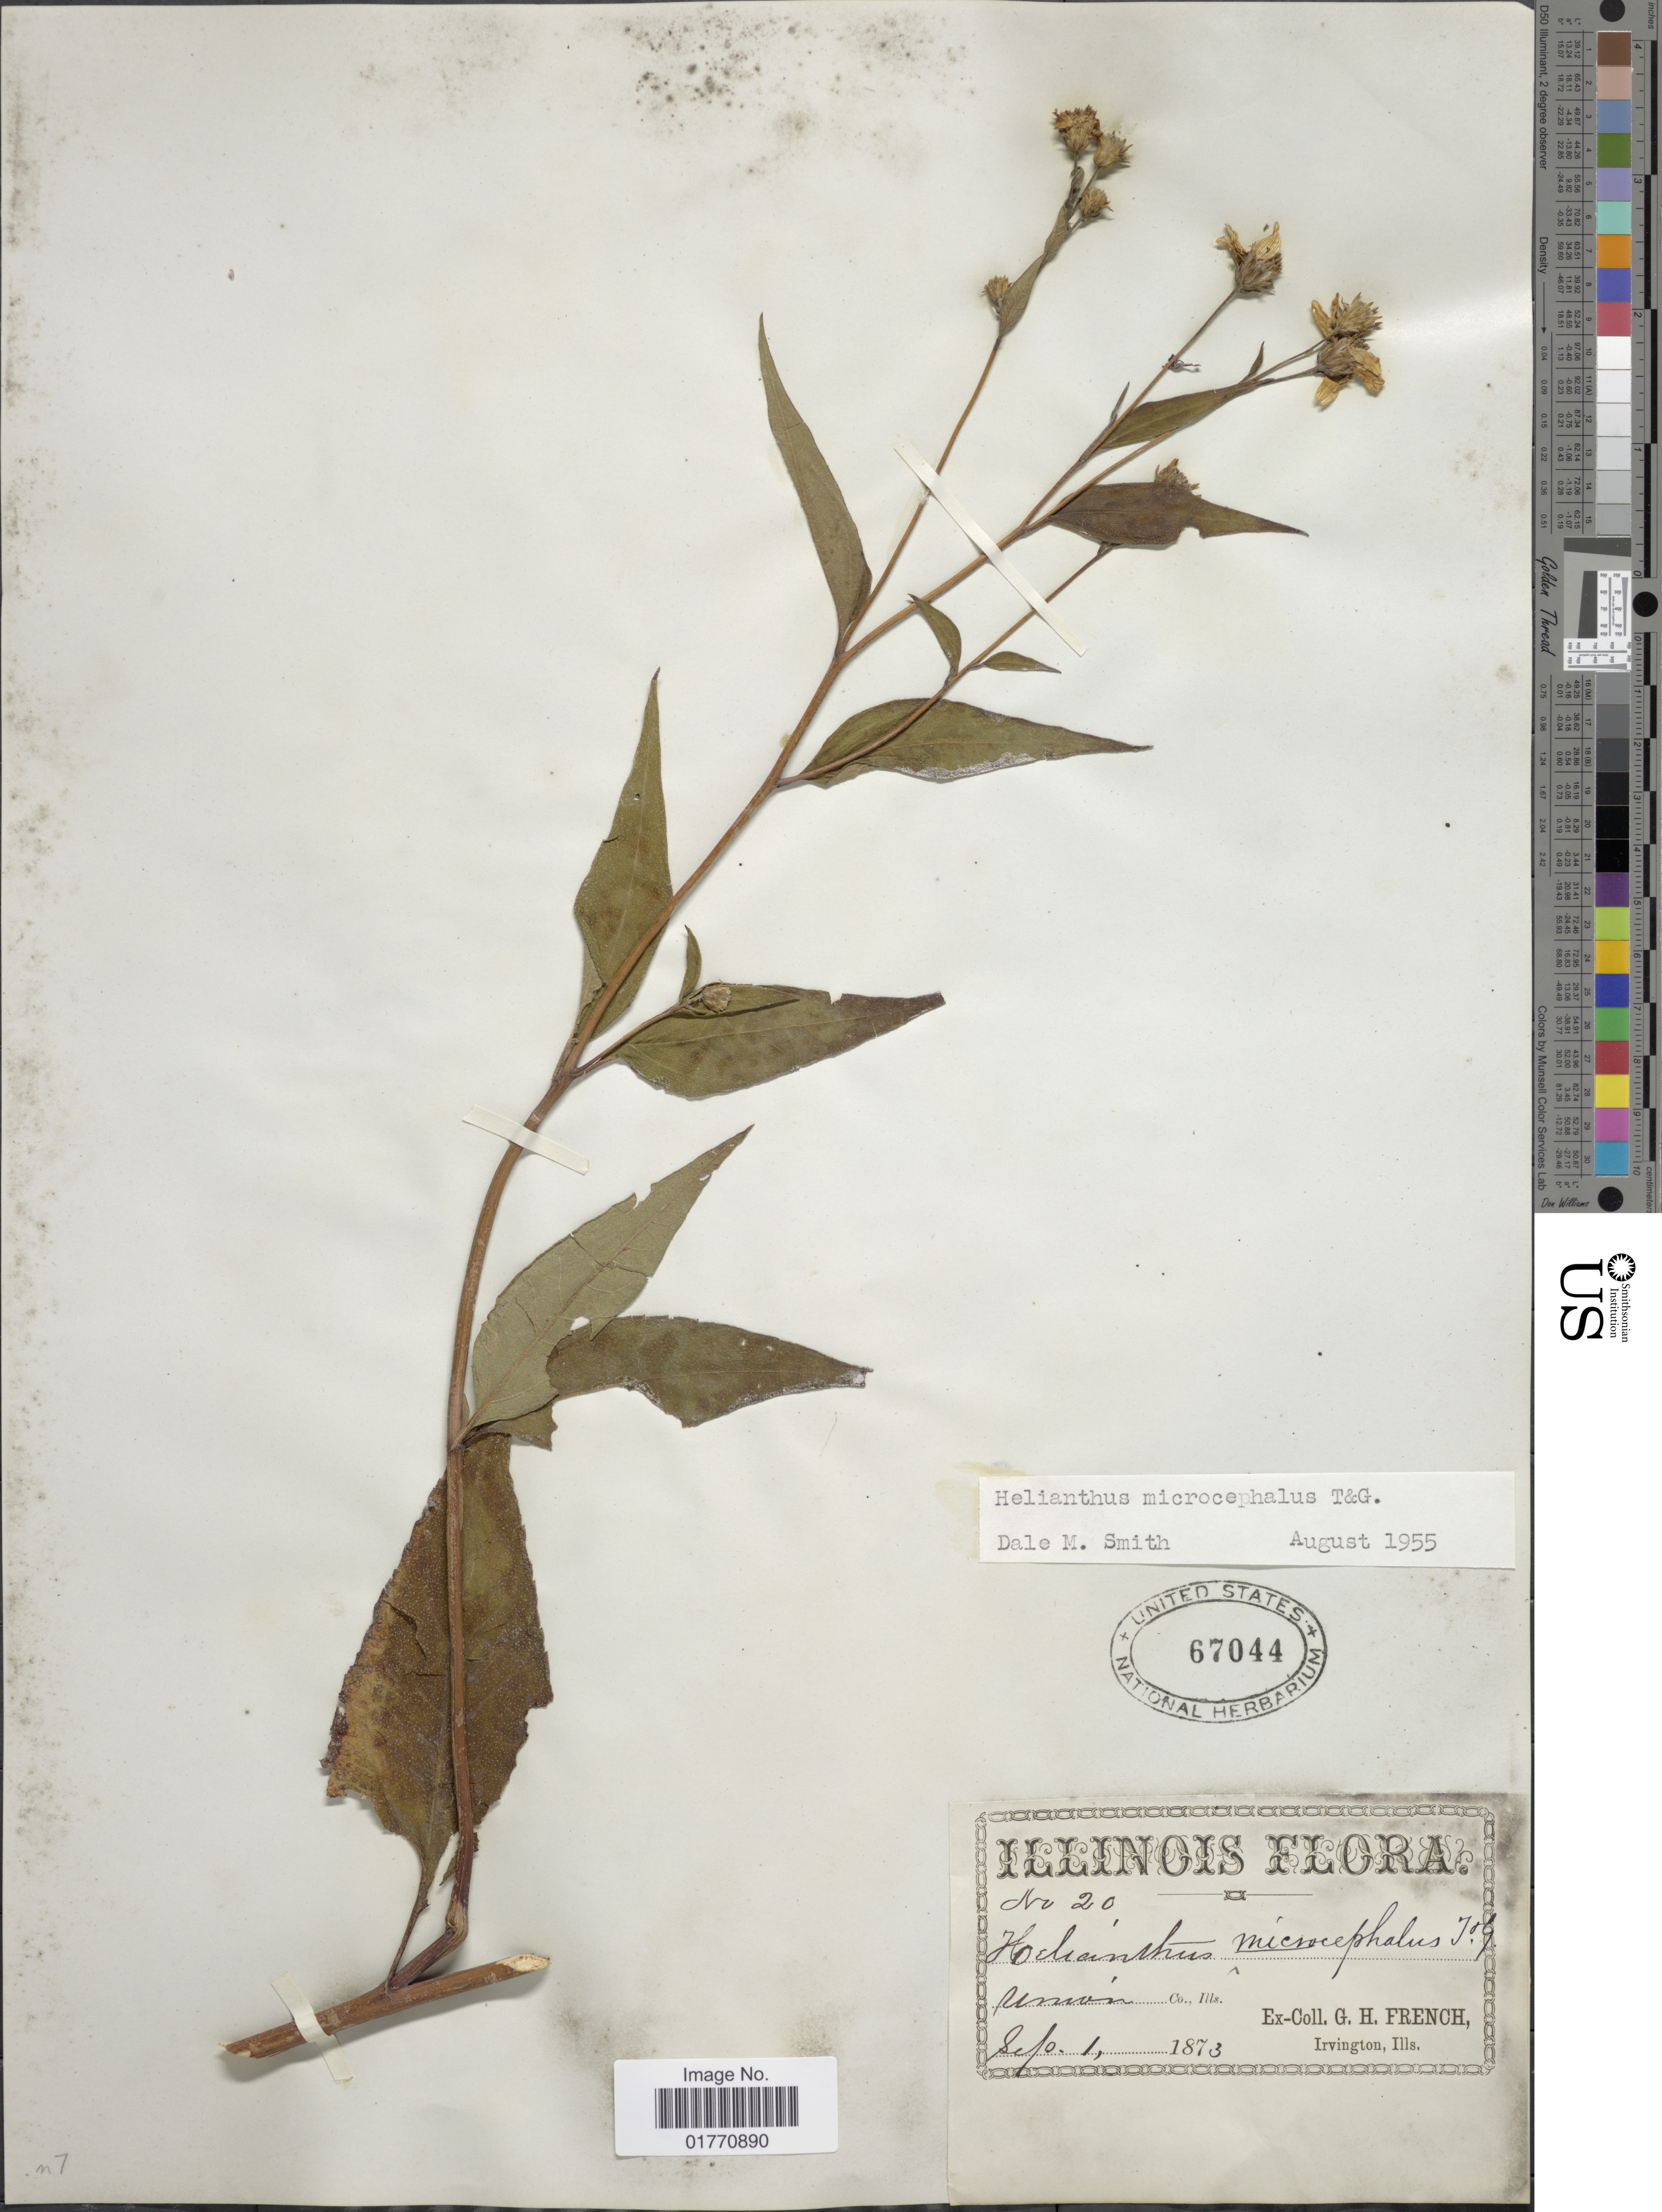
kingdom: Plantae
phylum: Tracheophyta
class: Magnoliopsida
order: Asterales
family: Asteraceae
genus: Helianthus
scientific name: Helianthus microcephalus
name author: Torr. & A. Gray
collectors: G. H. French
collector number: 20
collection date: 1873-09-01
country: United States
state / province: Illinois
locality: Remón Co.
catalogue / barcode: US 67044